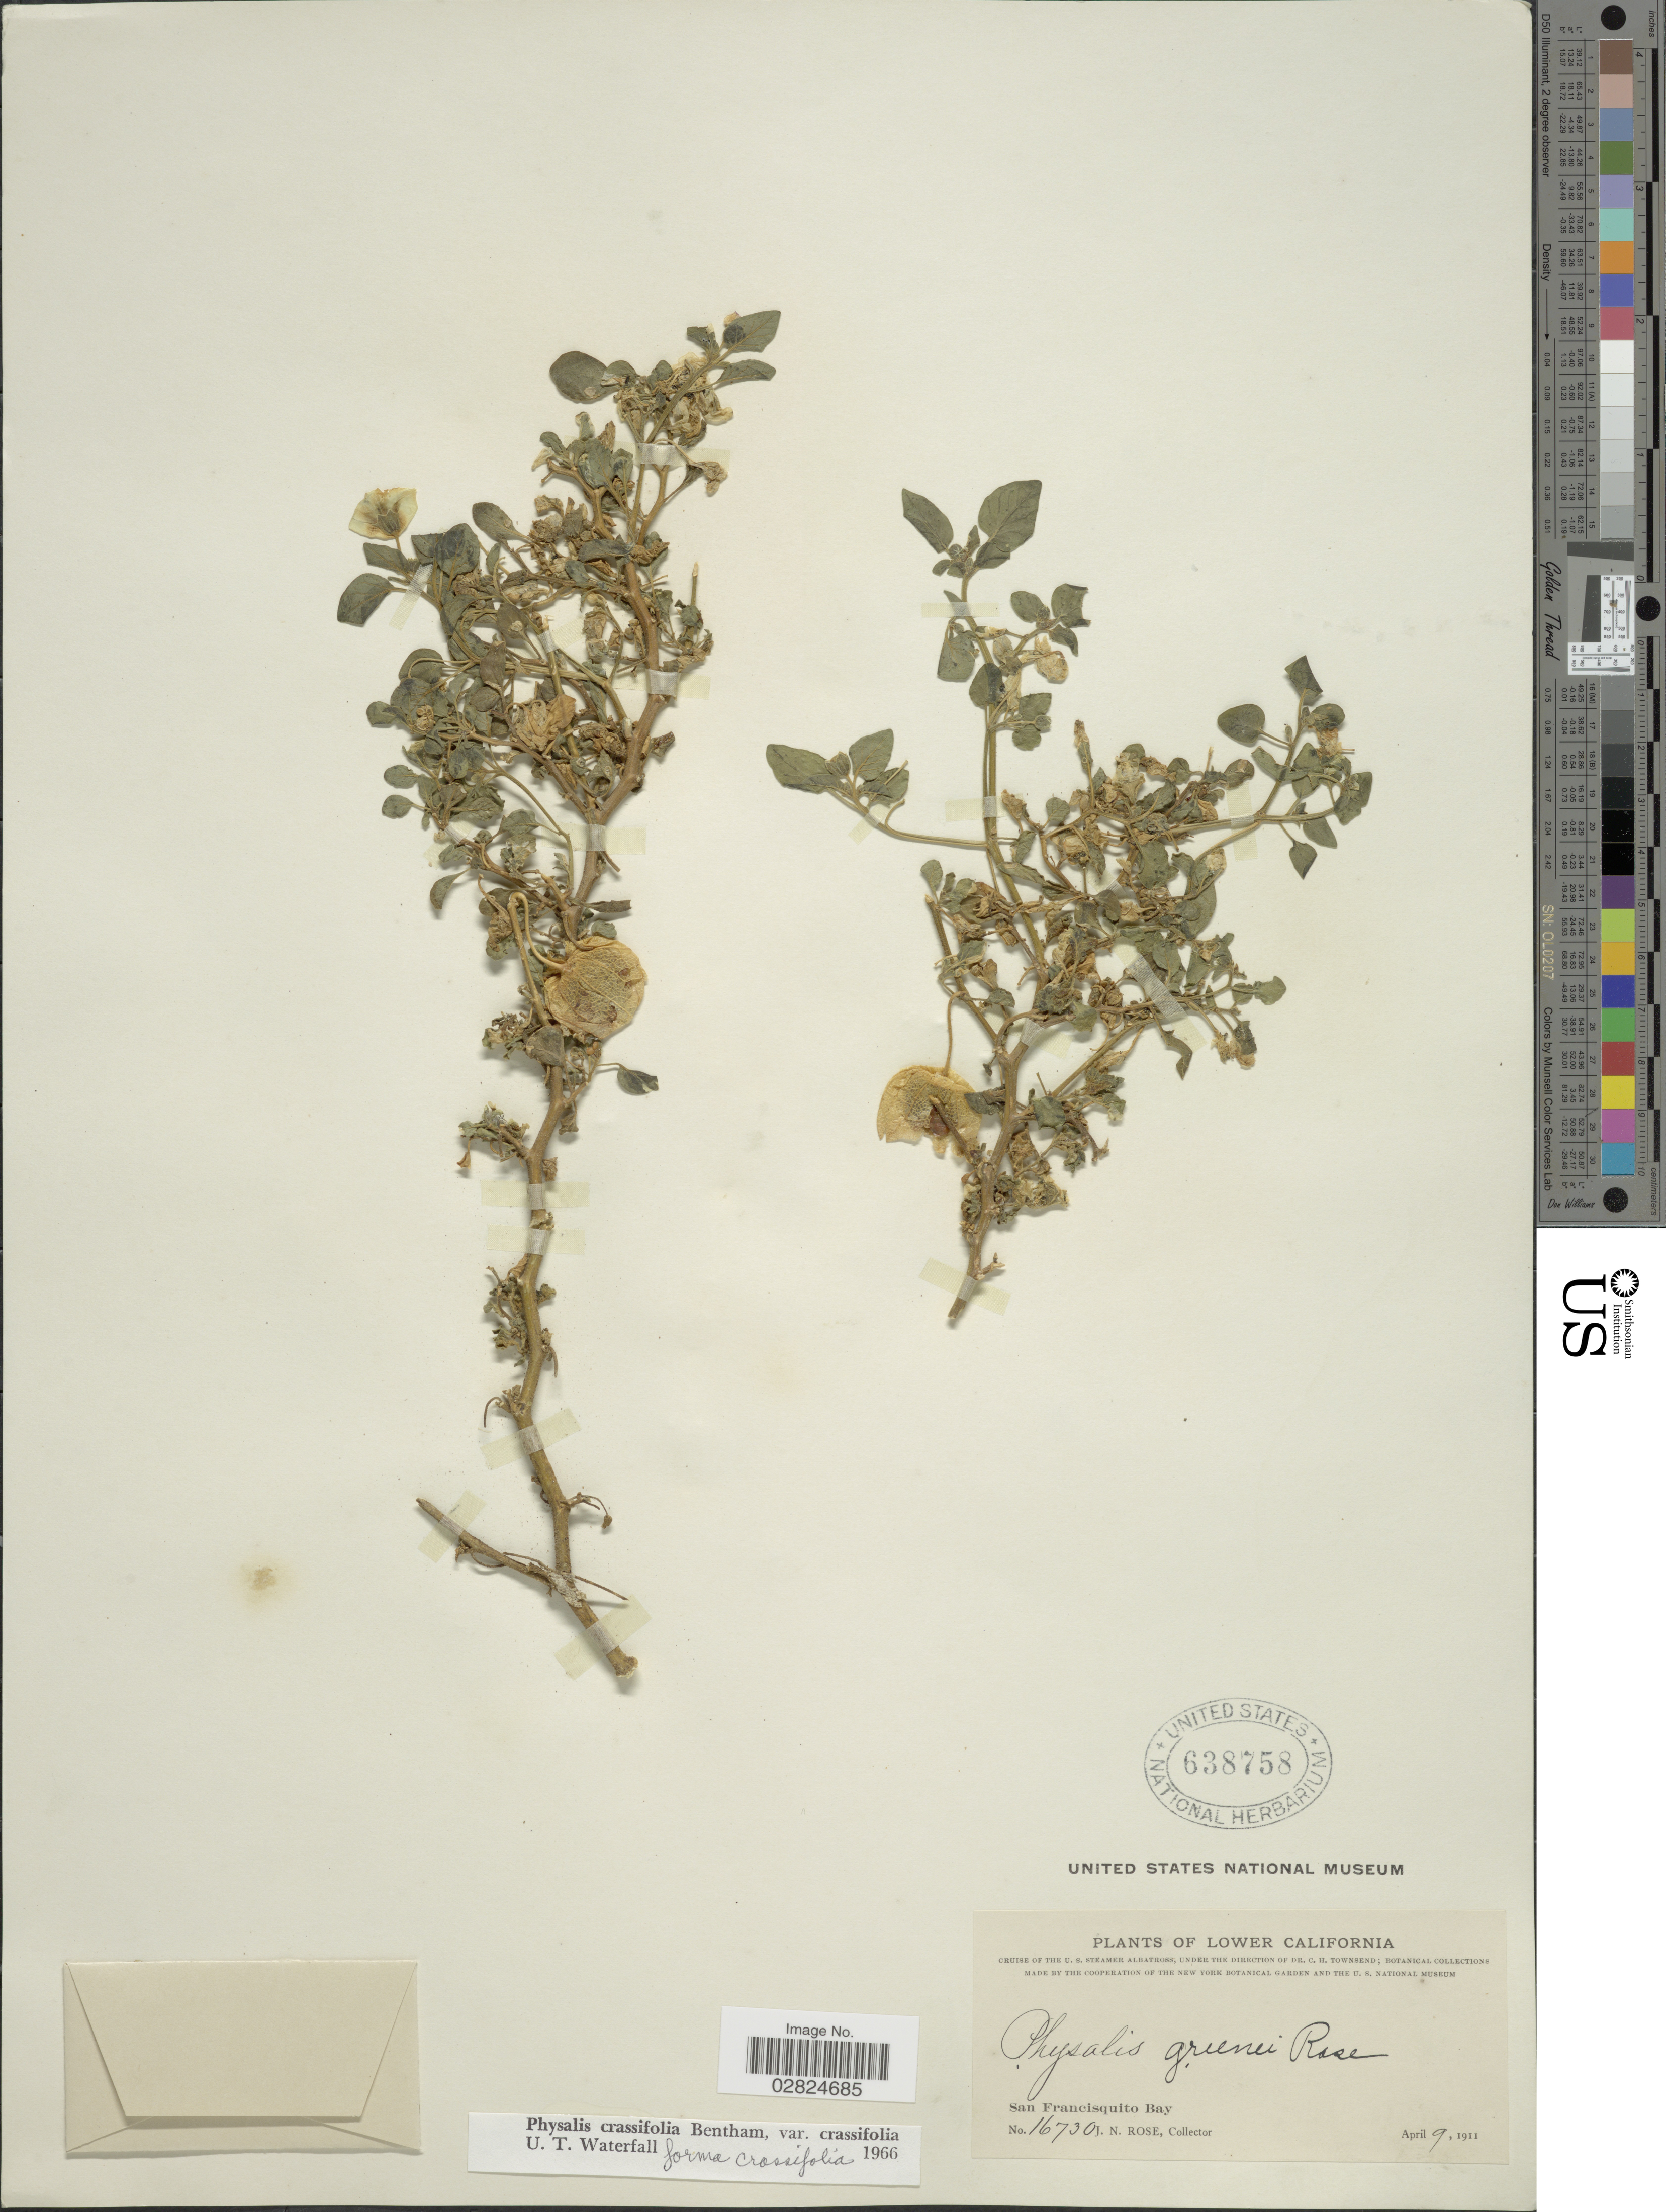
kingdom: Plantae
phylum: Tracheophyta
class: Magnoliopsida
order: Solanales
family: Solanaceae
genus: Physalis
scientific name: Physalis crassifolia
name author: Benth.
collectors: J. N. Rose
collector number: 16730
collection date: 1911-04-09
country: Mexico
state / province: Baja California Norte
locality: Lower California. San Francisquito Bay.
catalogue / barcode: US 638758